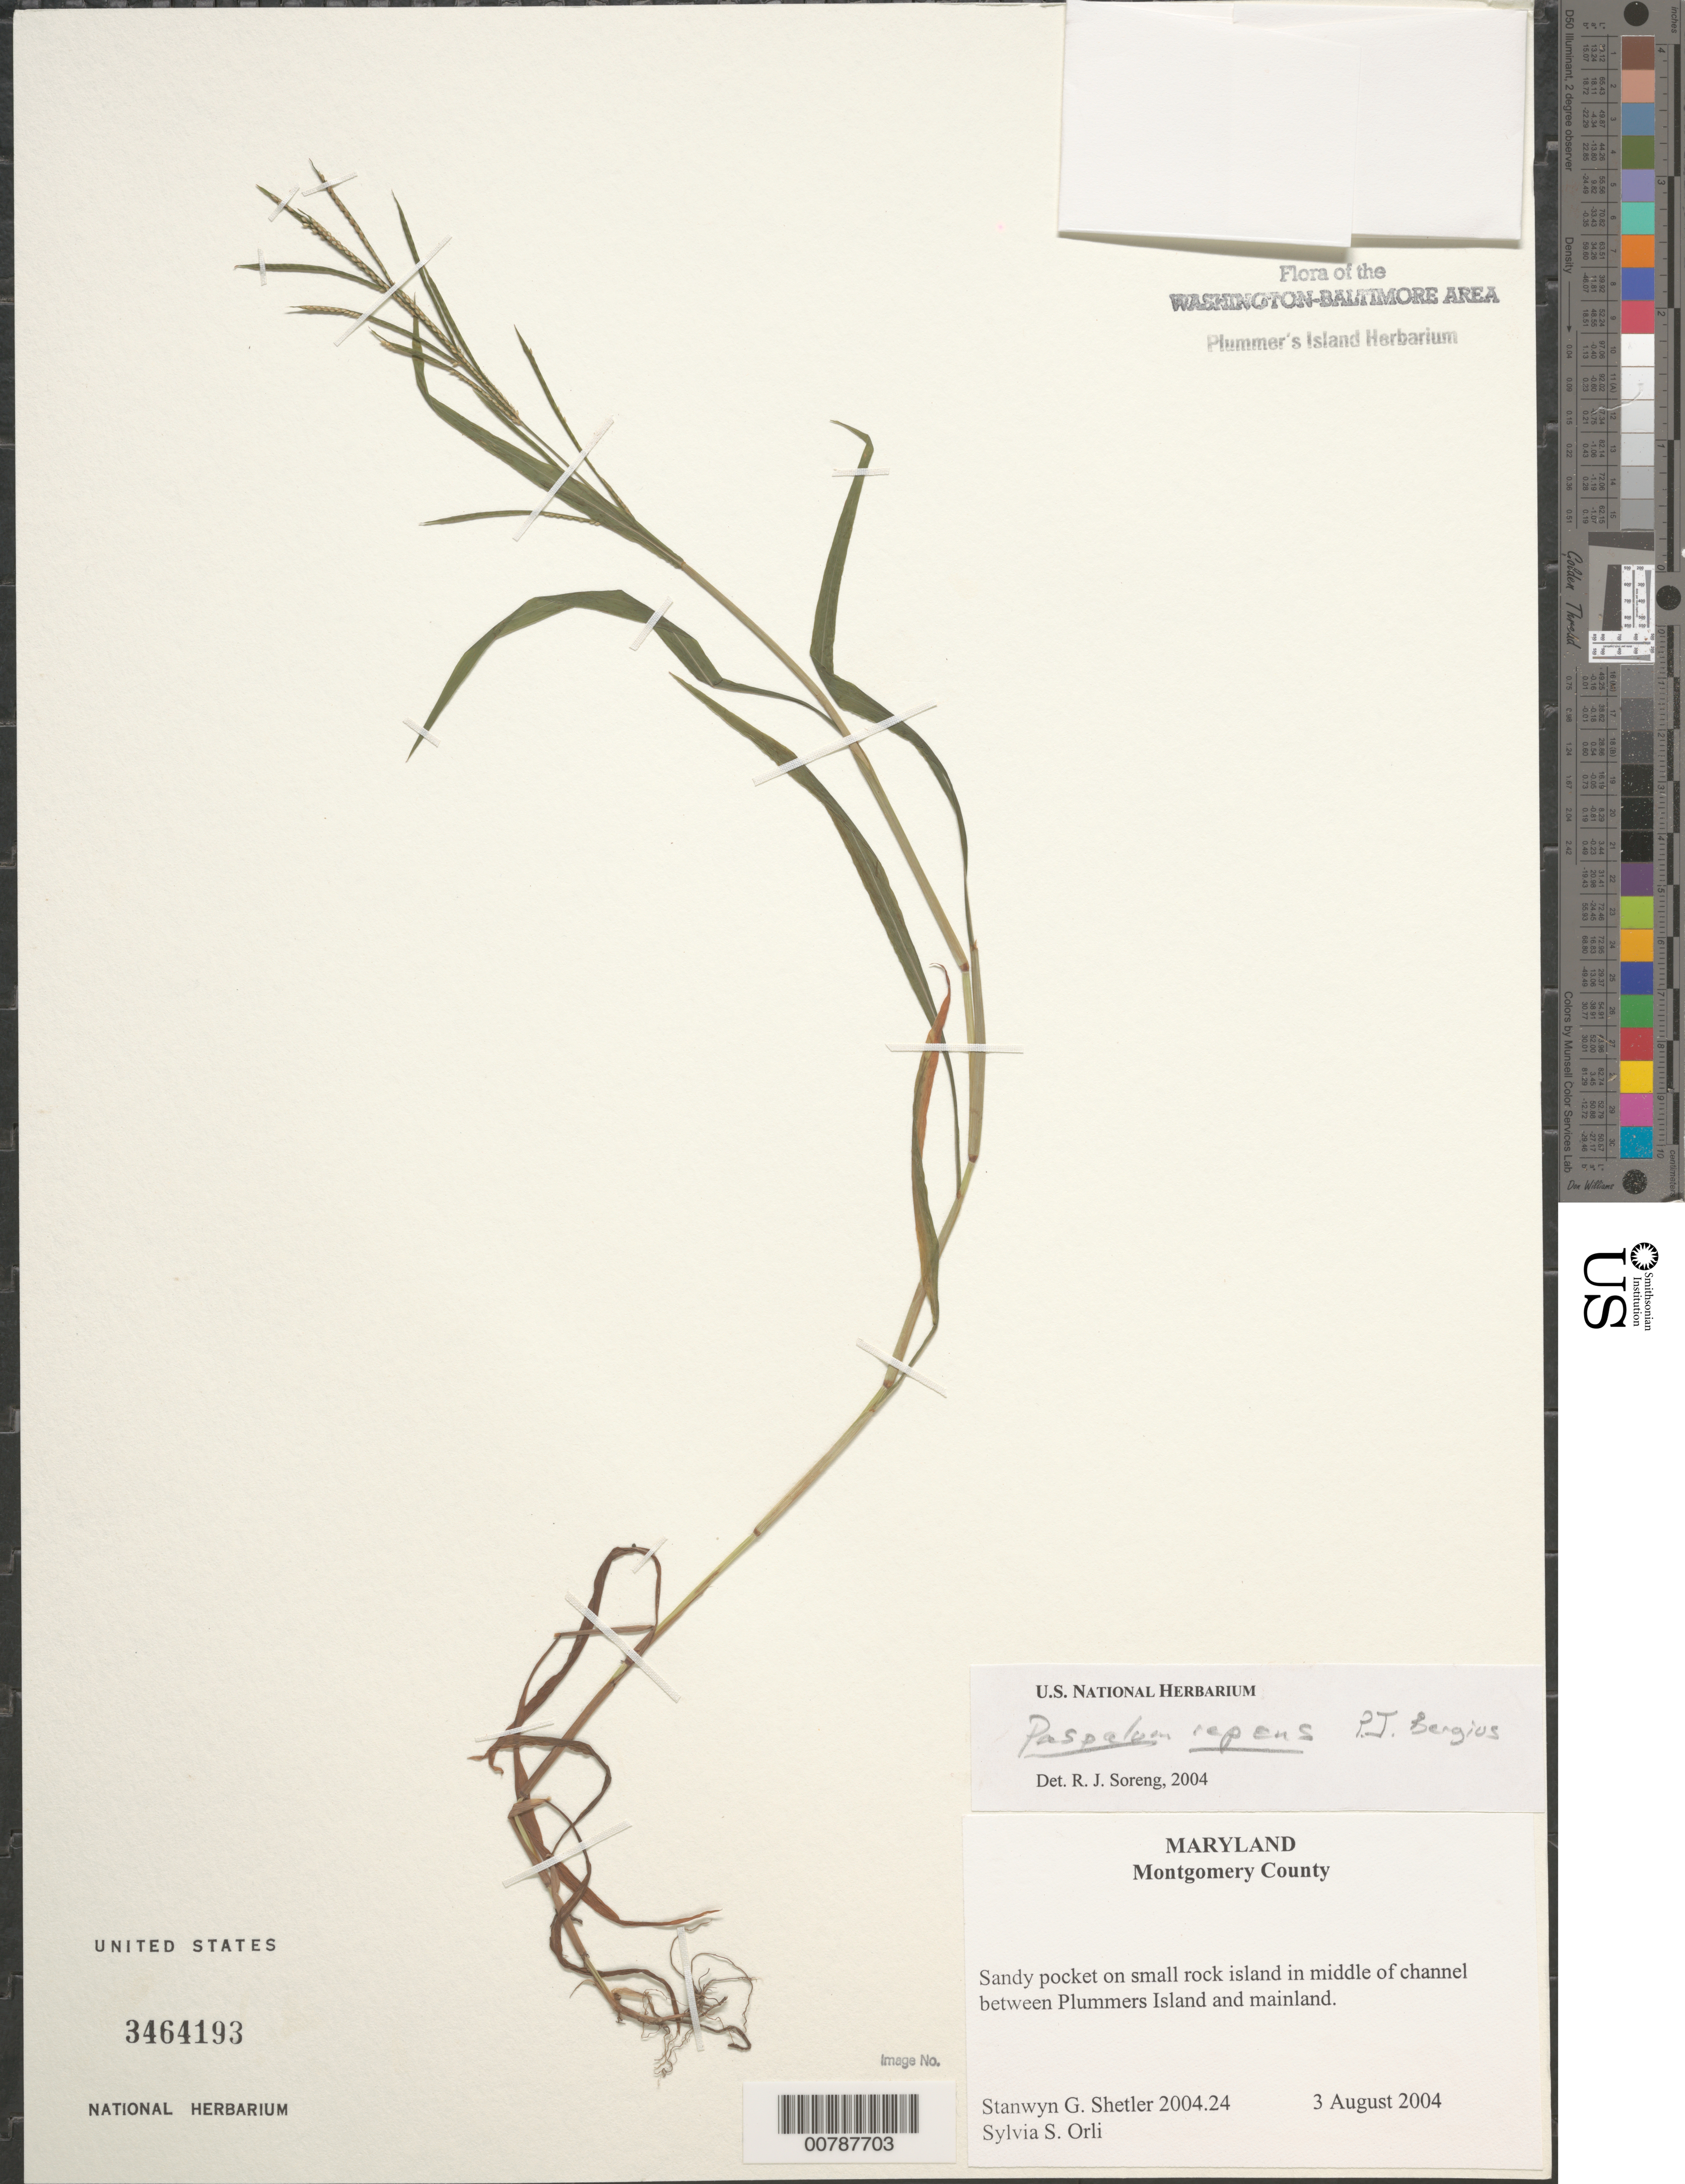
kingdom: Plantae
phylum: Tracheophyta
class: Liliopsida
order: Poales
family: Poaceae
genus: Paspalum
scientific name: Paspalum fluitans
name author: (Elliott) Kunth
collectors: S. Shetler & S. S. Orli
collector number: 2004.24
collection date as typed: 3 August 2004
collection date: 2004-08-03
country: United States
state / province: Maryland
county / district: Montgomery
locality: In middle of channel between Plummers Island and mainland.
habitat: Sandy pocket on small rock island.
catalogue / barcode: US 3464193